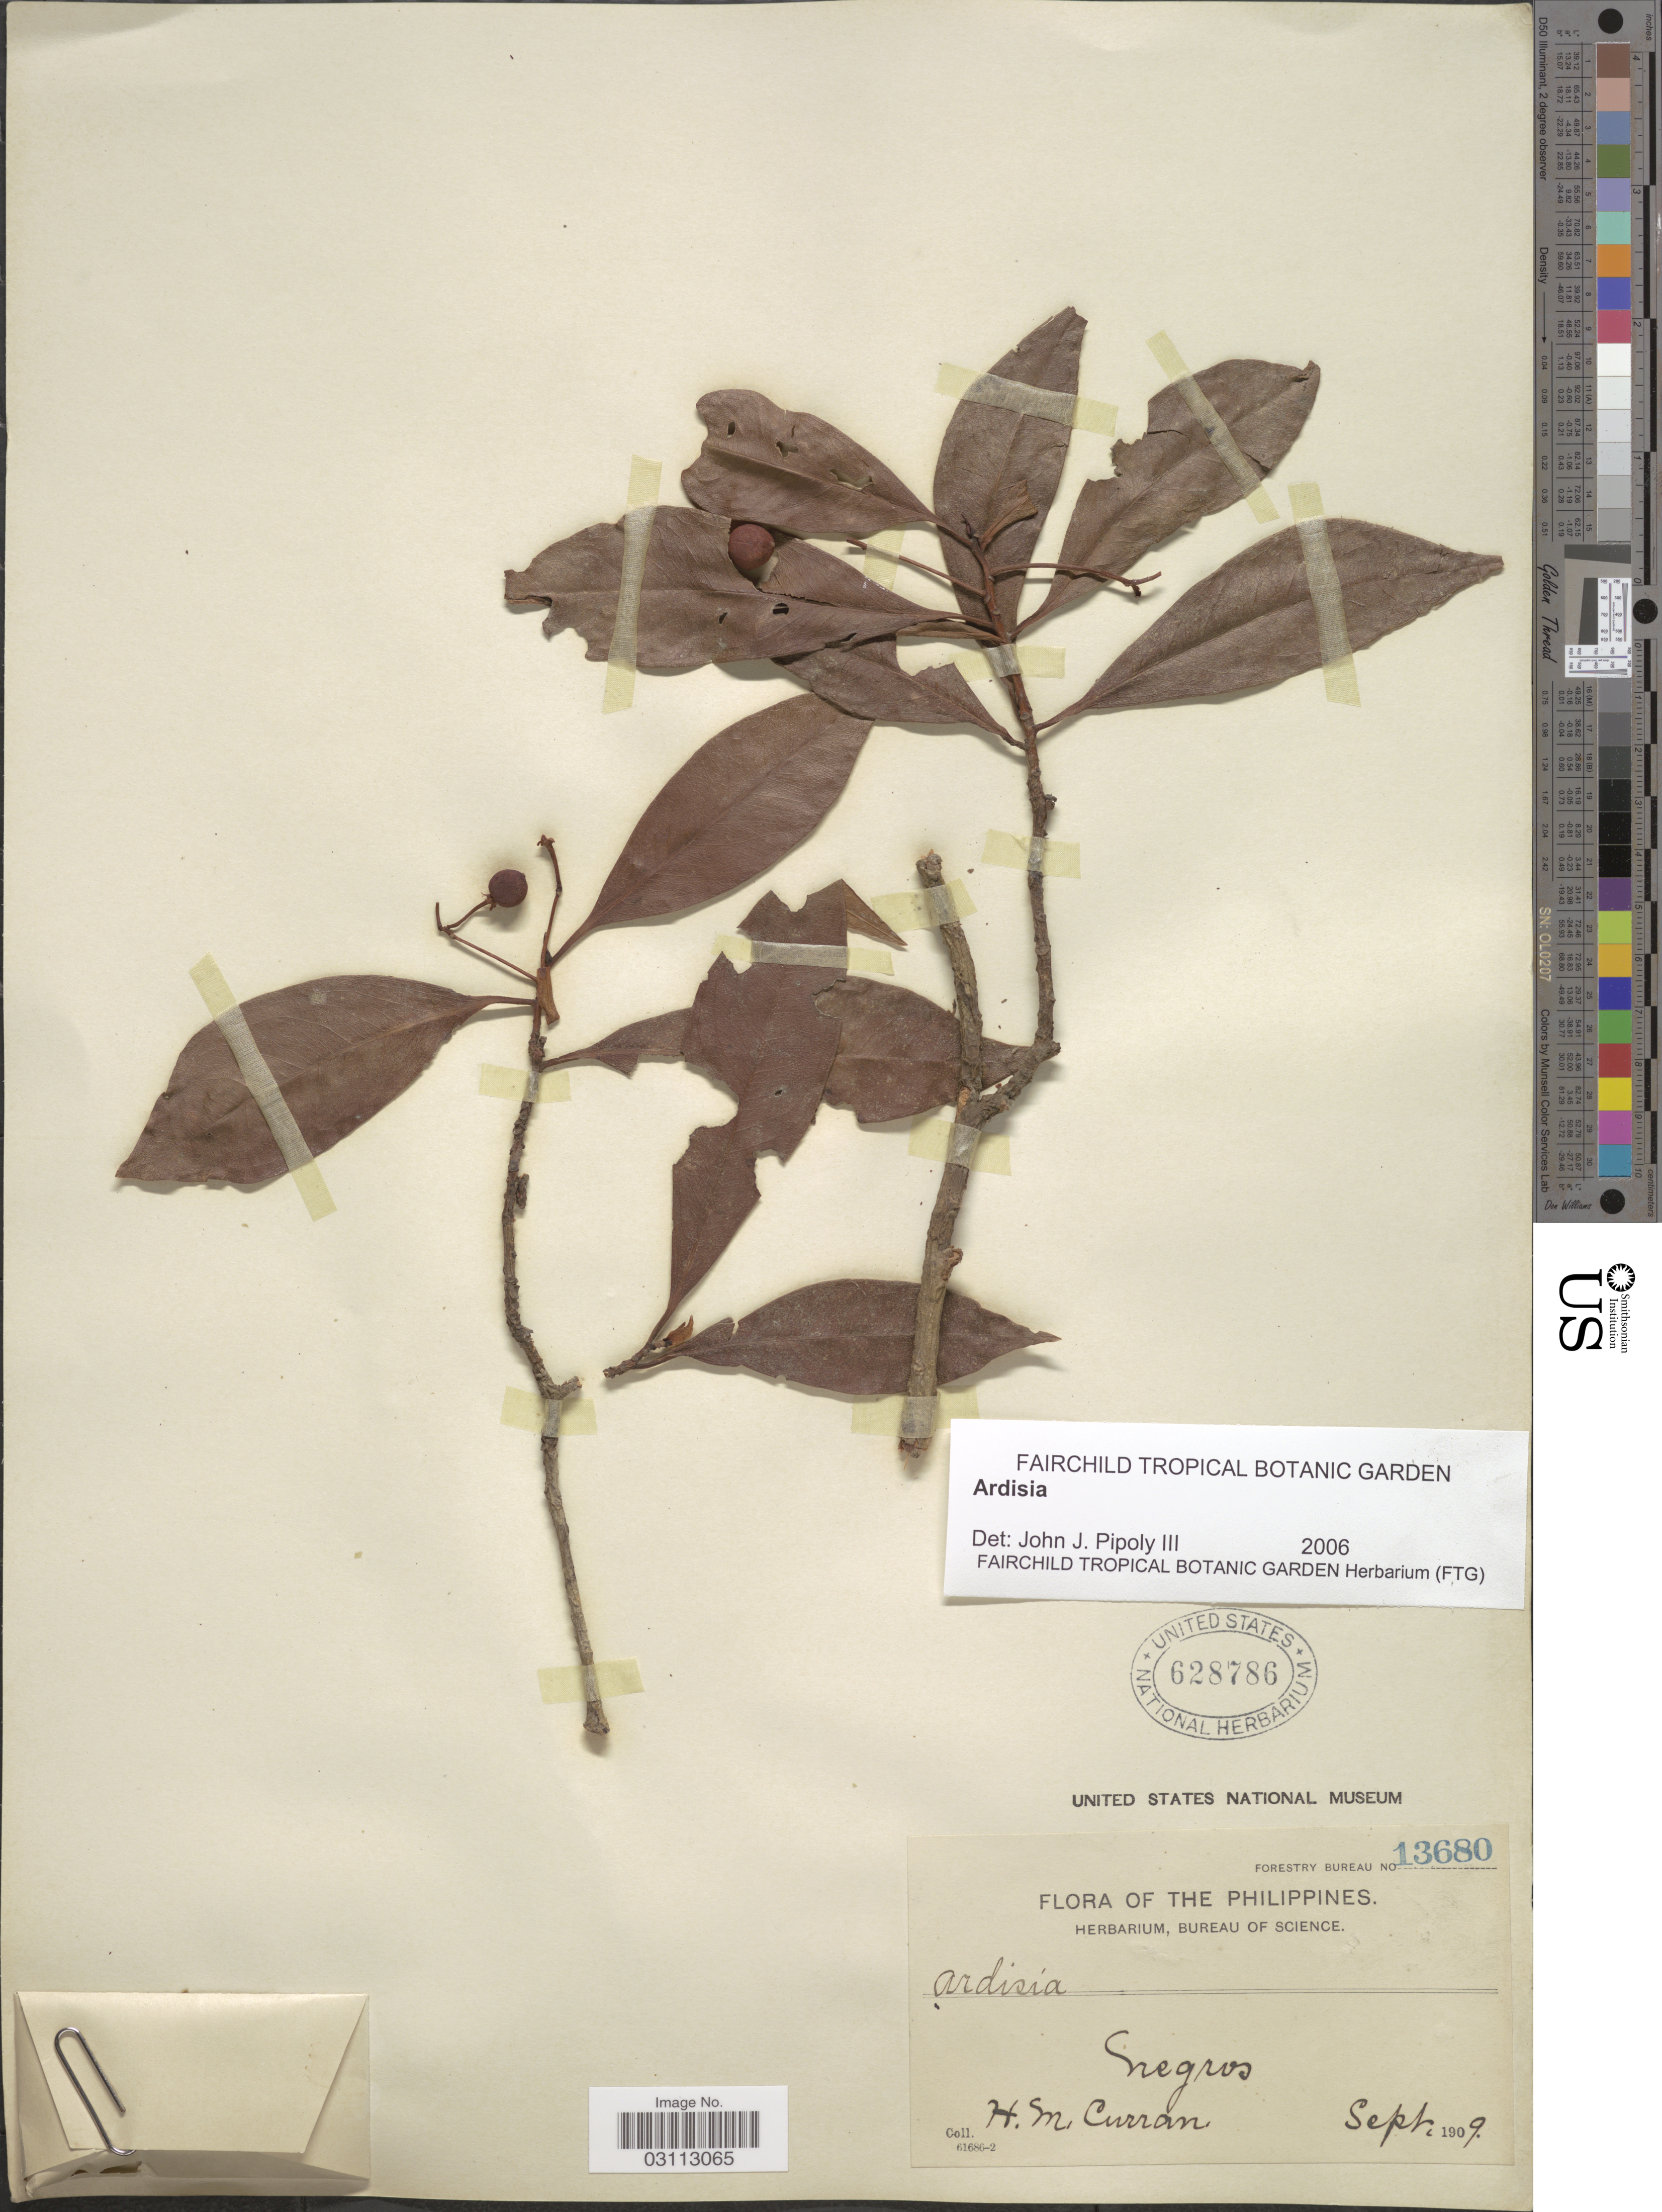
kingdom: Plantae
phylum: Tracheophyta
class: Magnoliopsida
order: Ericales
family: Primulaceae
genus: Ardisia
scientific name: Ardisia sp.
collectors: H. M. Curran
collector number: Forestry Bureau 13680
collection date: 1909-09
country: Philippines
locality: Negros.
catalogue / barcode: US 628786